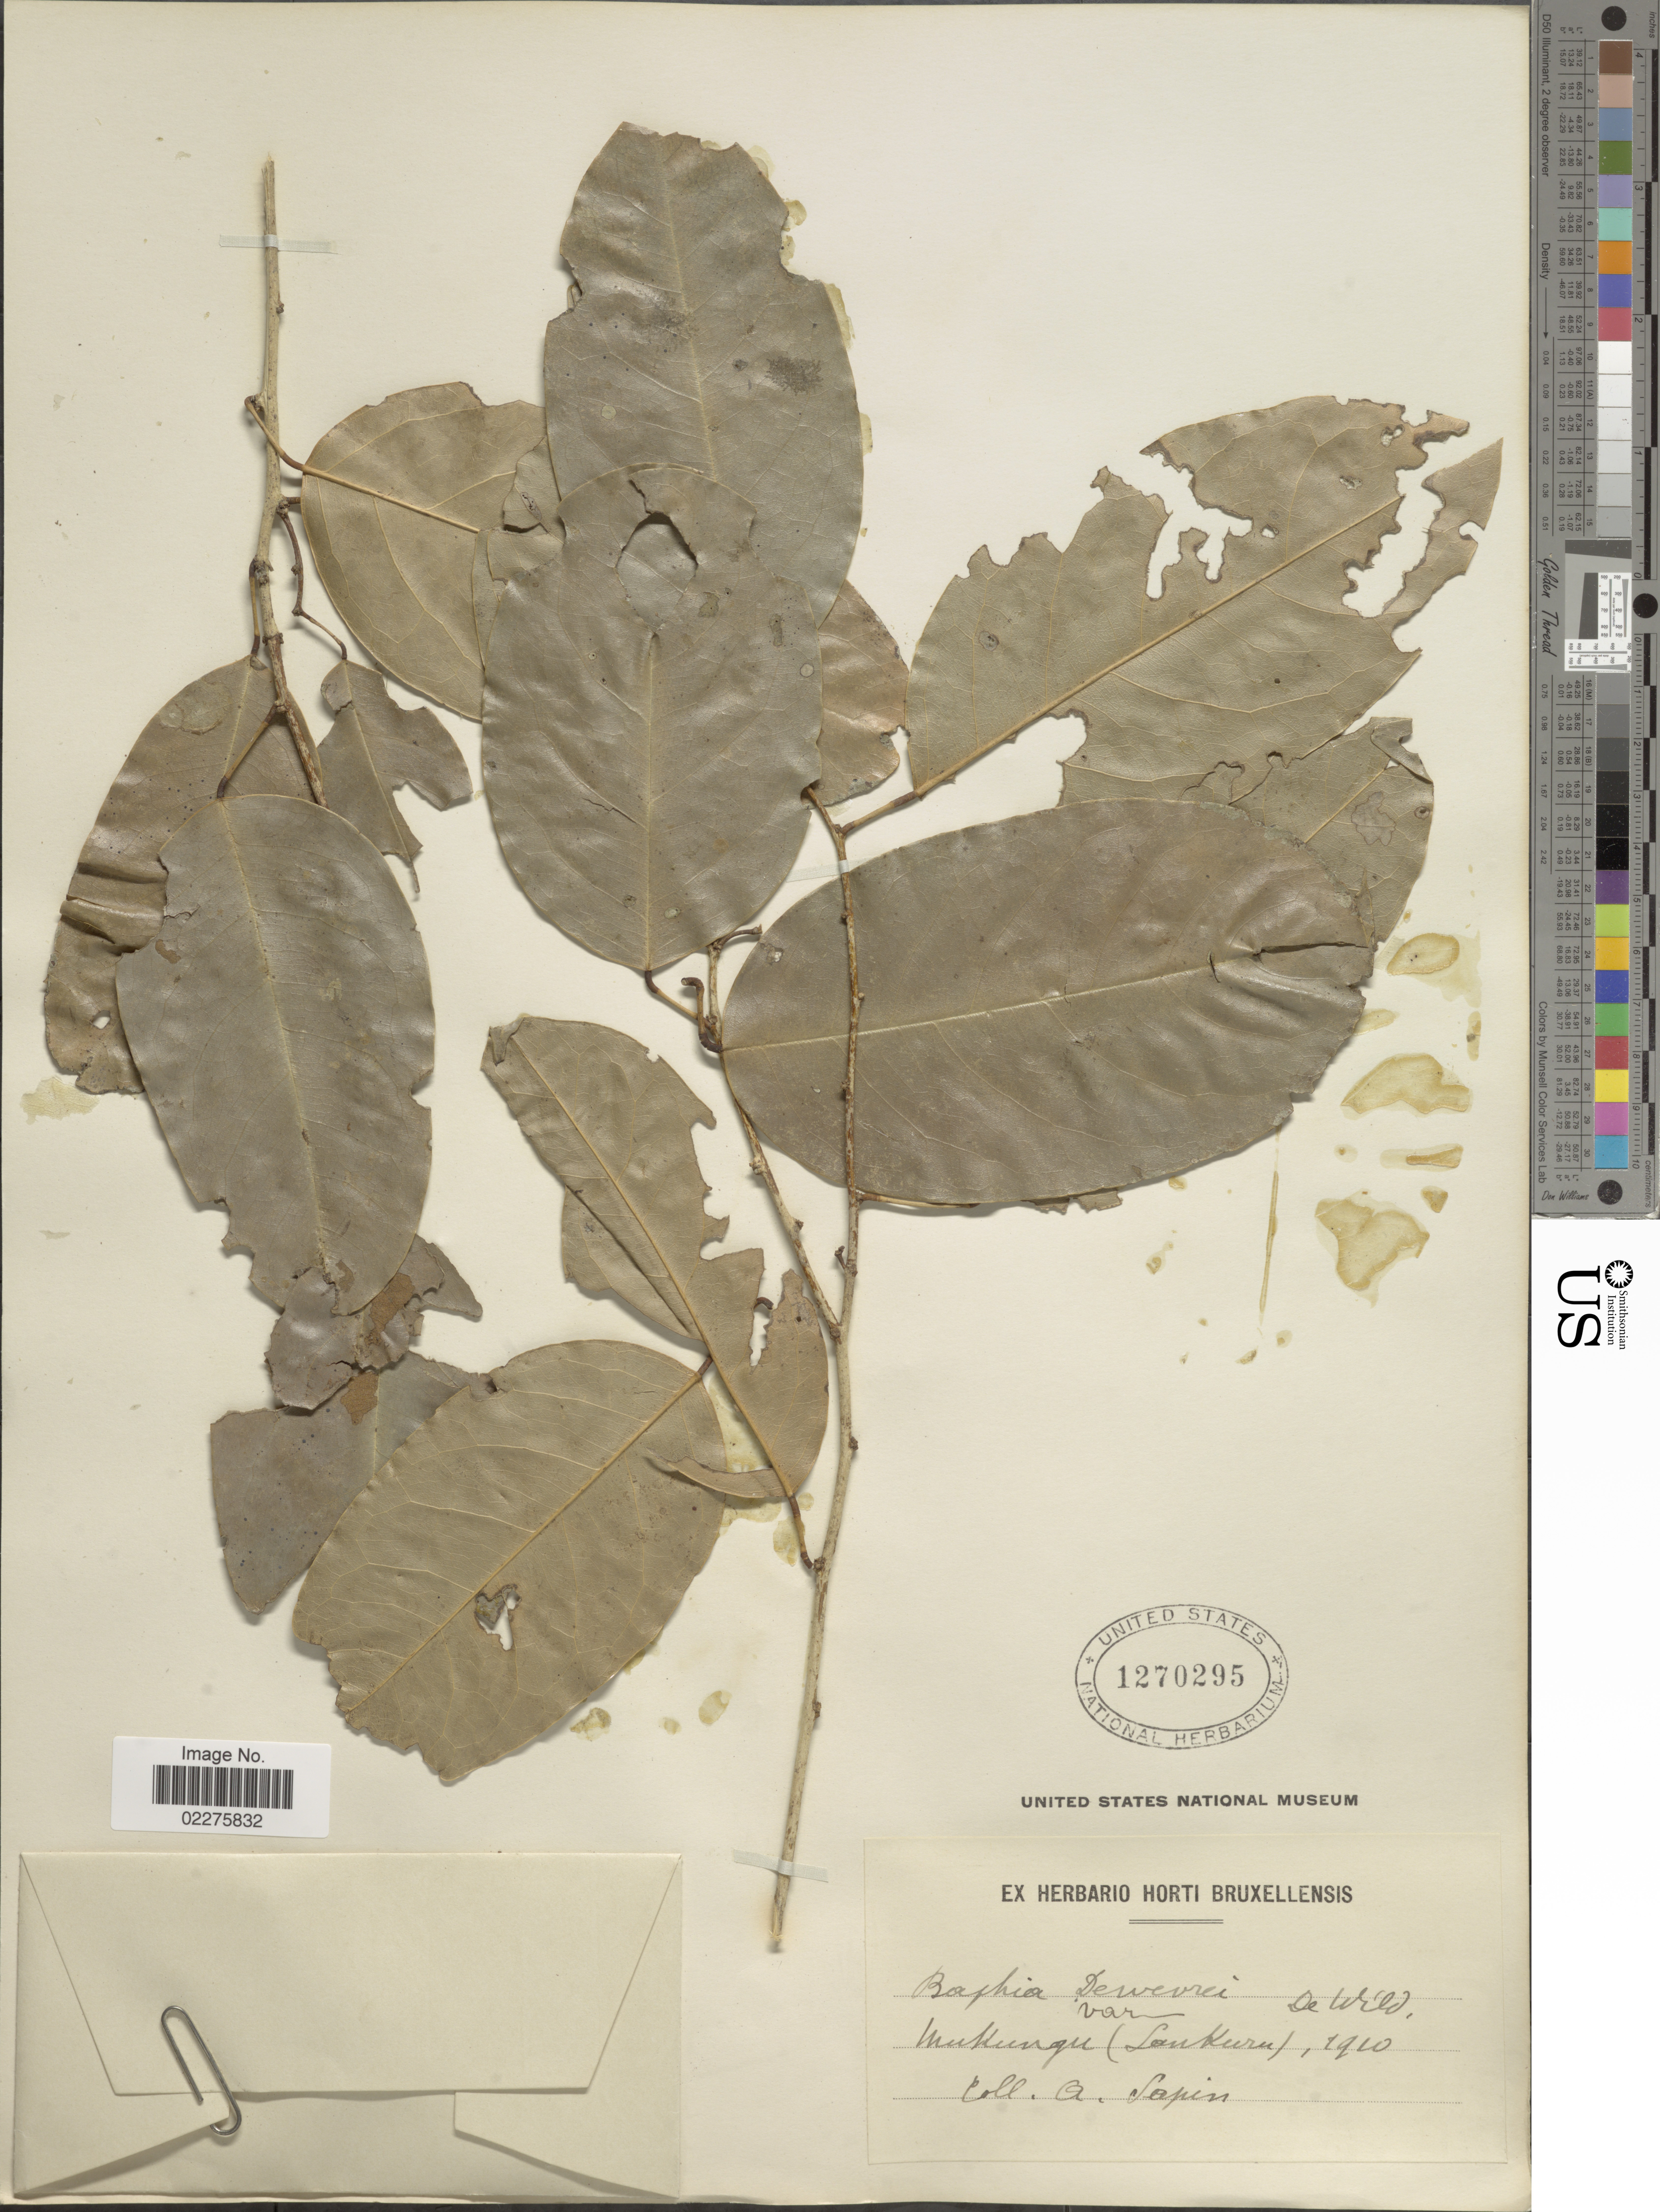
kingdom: Plantae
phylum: Tracheophyta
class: Magnoliopsida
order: Fabales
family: Fabaceae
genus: Baphia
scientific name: Baphia dewevrei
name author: De Wild.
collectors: A. Sapin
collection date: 1910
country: Congo, Democratic Republic of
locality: Mukungu (Lankuru)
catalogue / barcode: US 1270295